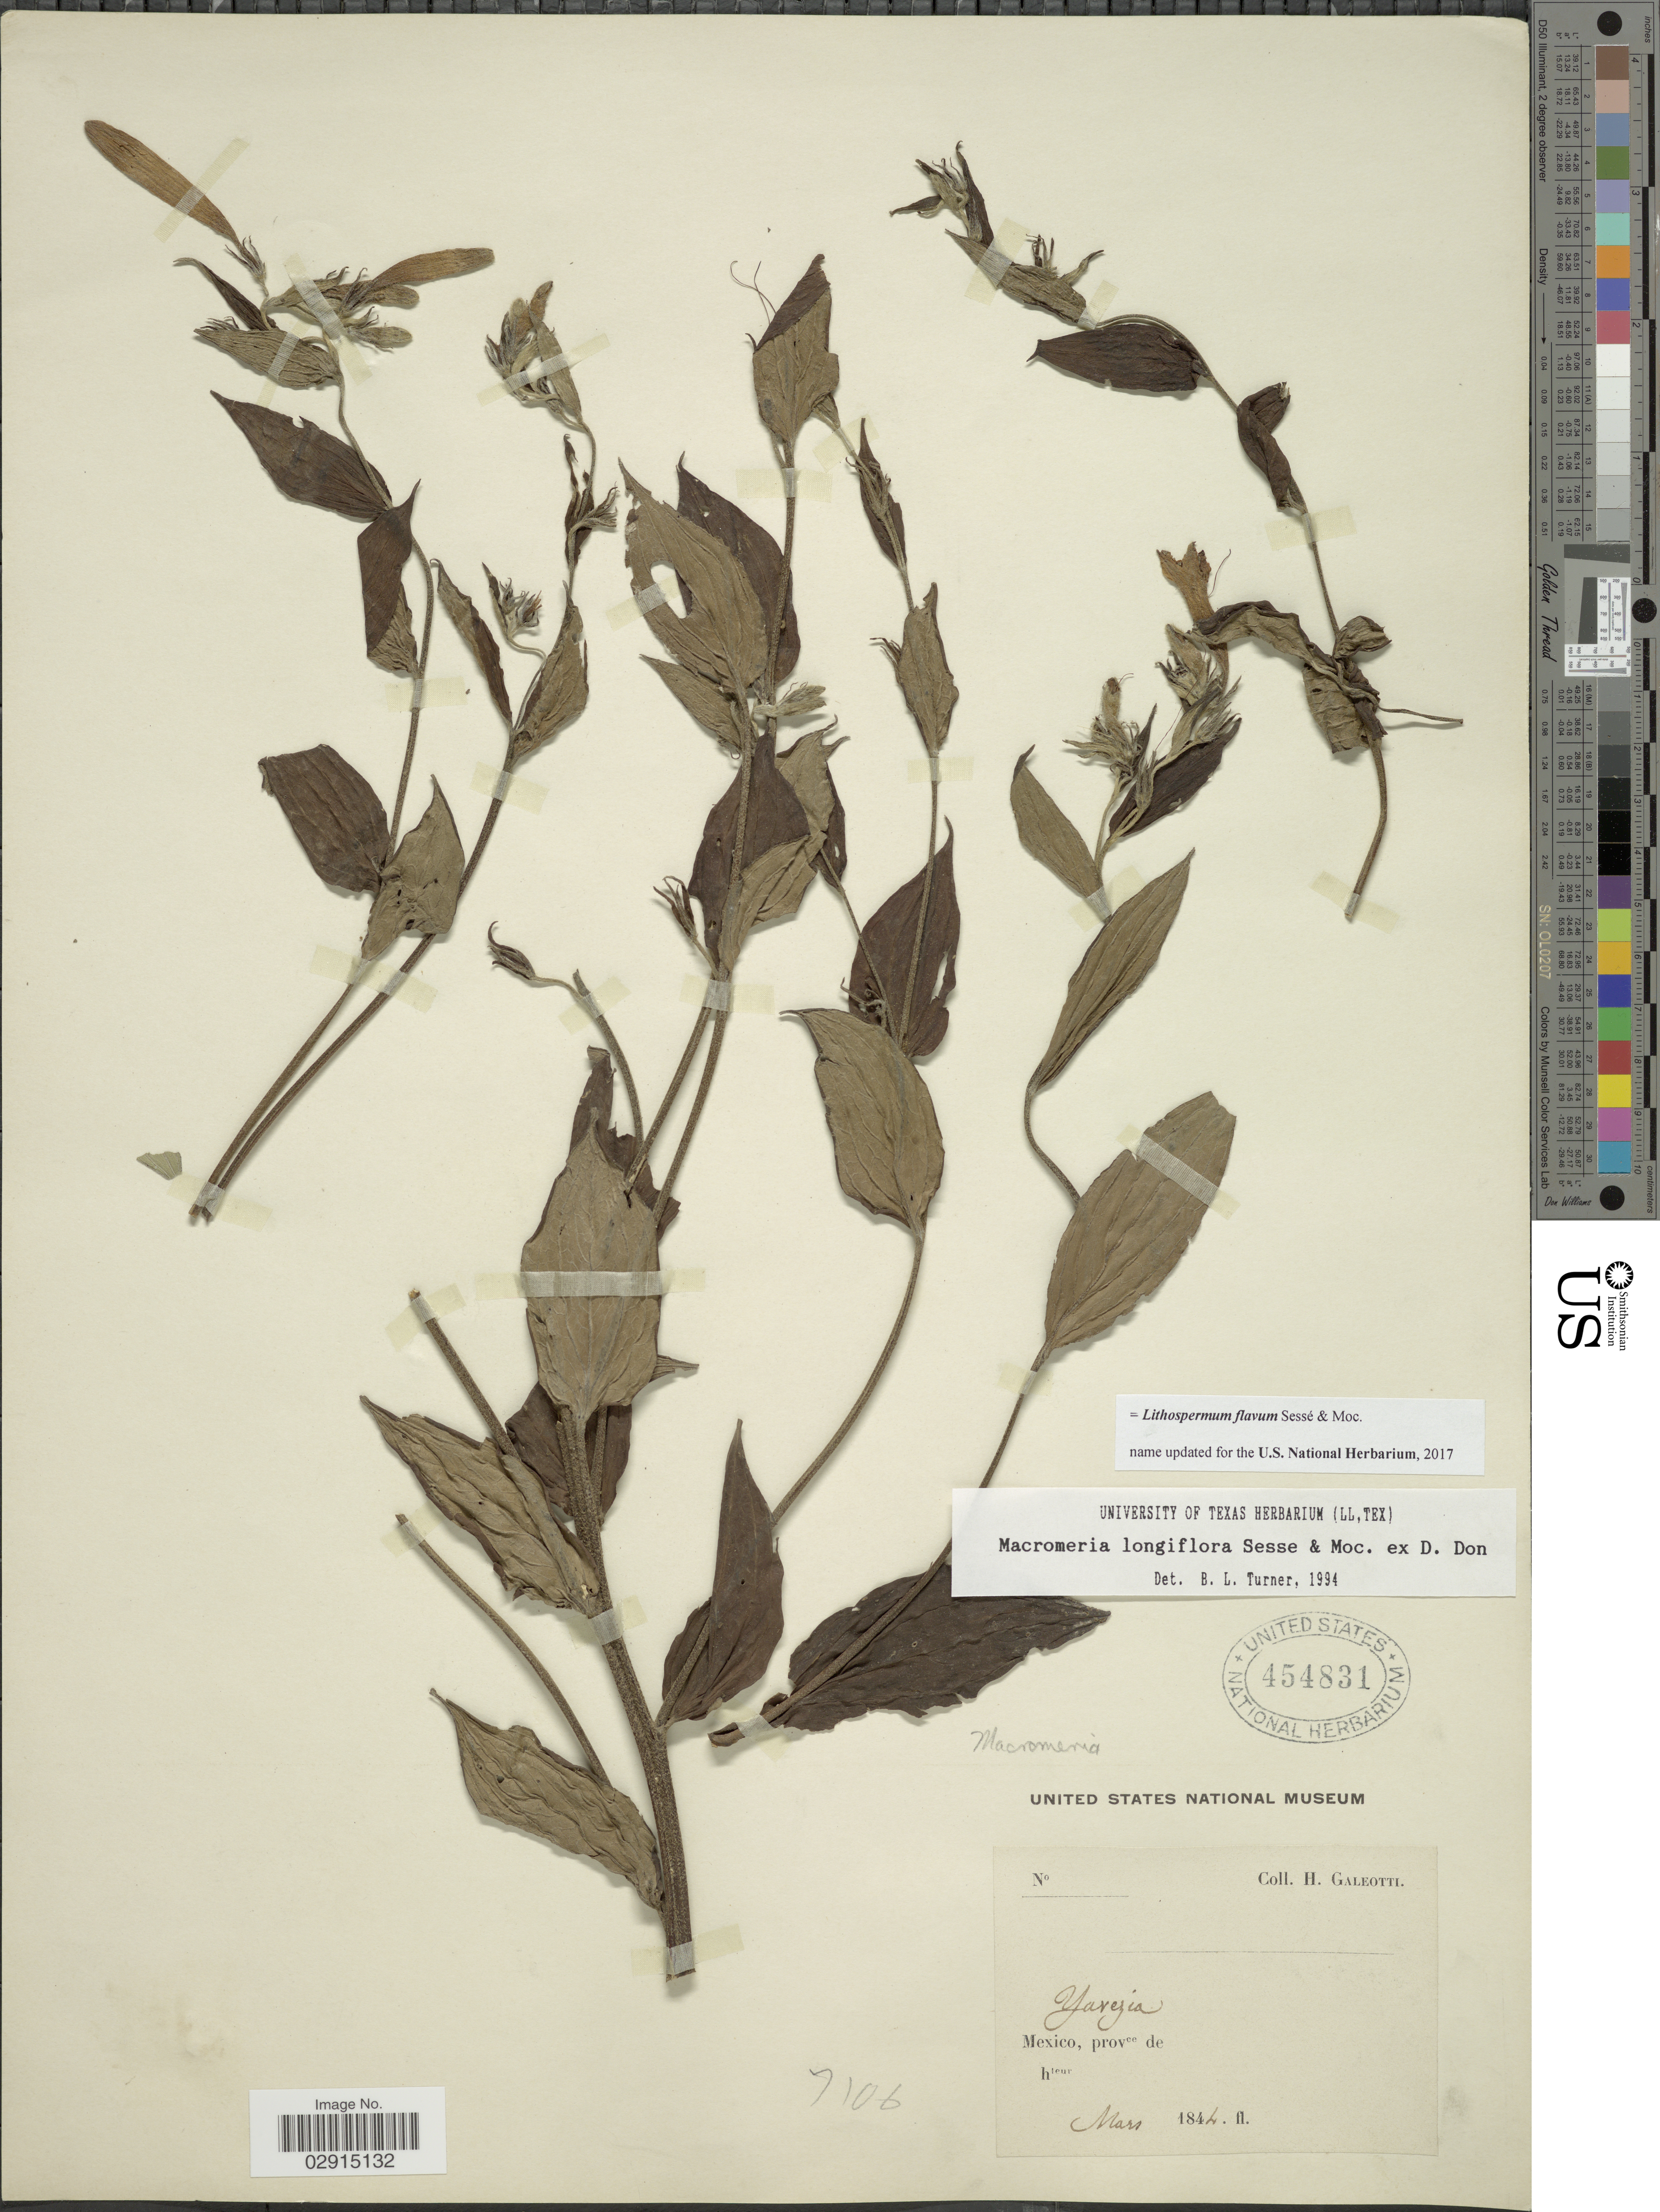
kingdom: Plantae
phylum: Tracheophyta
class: Magnoliopsida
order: Boraginales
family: Boraginaceae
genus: Lithospermum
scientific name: Lithospermum flavum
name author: Sessé & Moc.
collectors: H. G. Galeotti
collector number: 7106?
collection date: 1844-03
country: Mexico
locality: Yavezia.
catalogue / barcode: US 454831